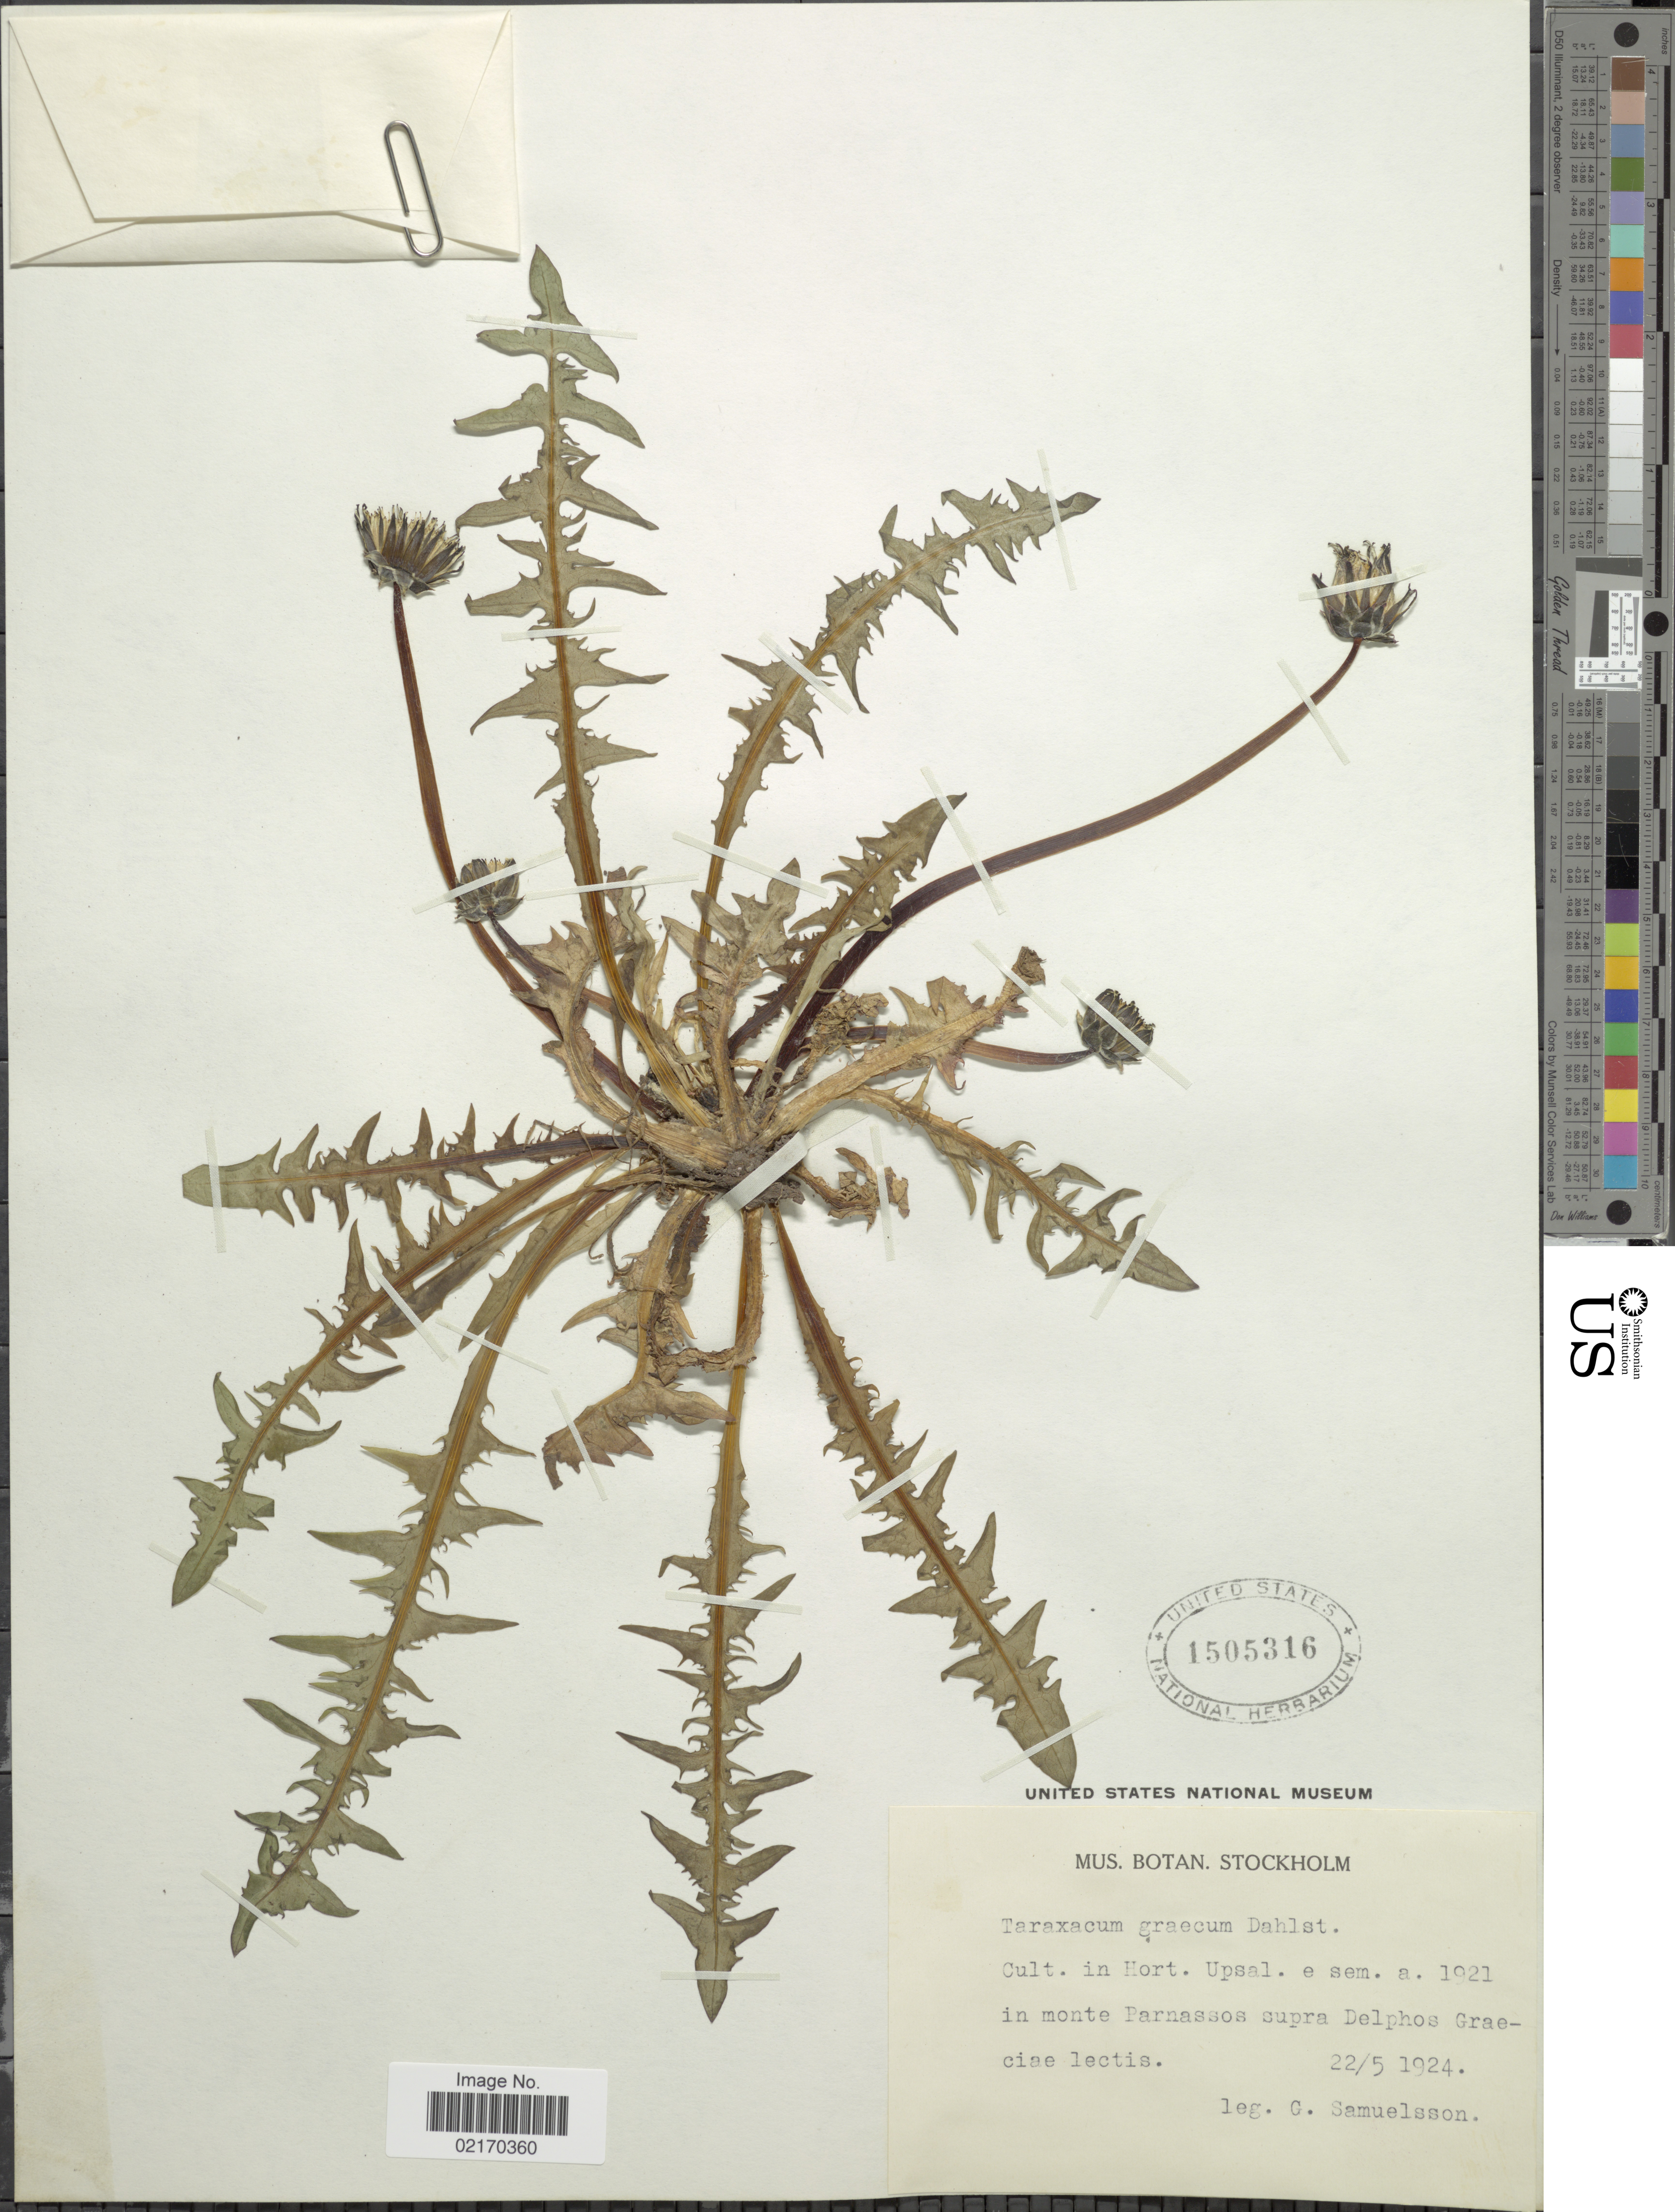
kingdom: Plantae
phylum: Tracheophyta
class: Magnoliopsida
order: Asterales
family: Asteraceae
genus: Taraxacum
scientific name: Taraxacum graecum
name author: Dahlst.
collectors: G. Samuelsson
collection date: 1924-05-22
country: Sweden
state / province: Uppsala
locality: In monte Parnassos supra Delphos Graeciae lectis. In Hort. Upsal. e sem. [unsure placement]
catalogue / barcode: US 1505316